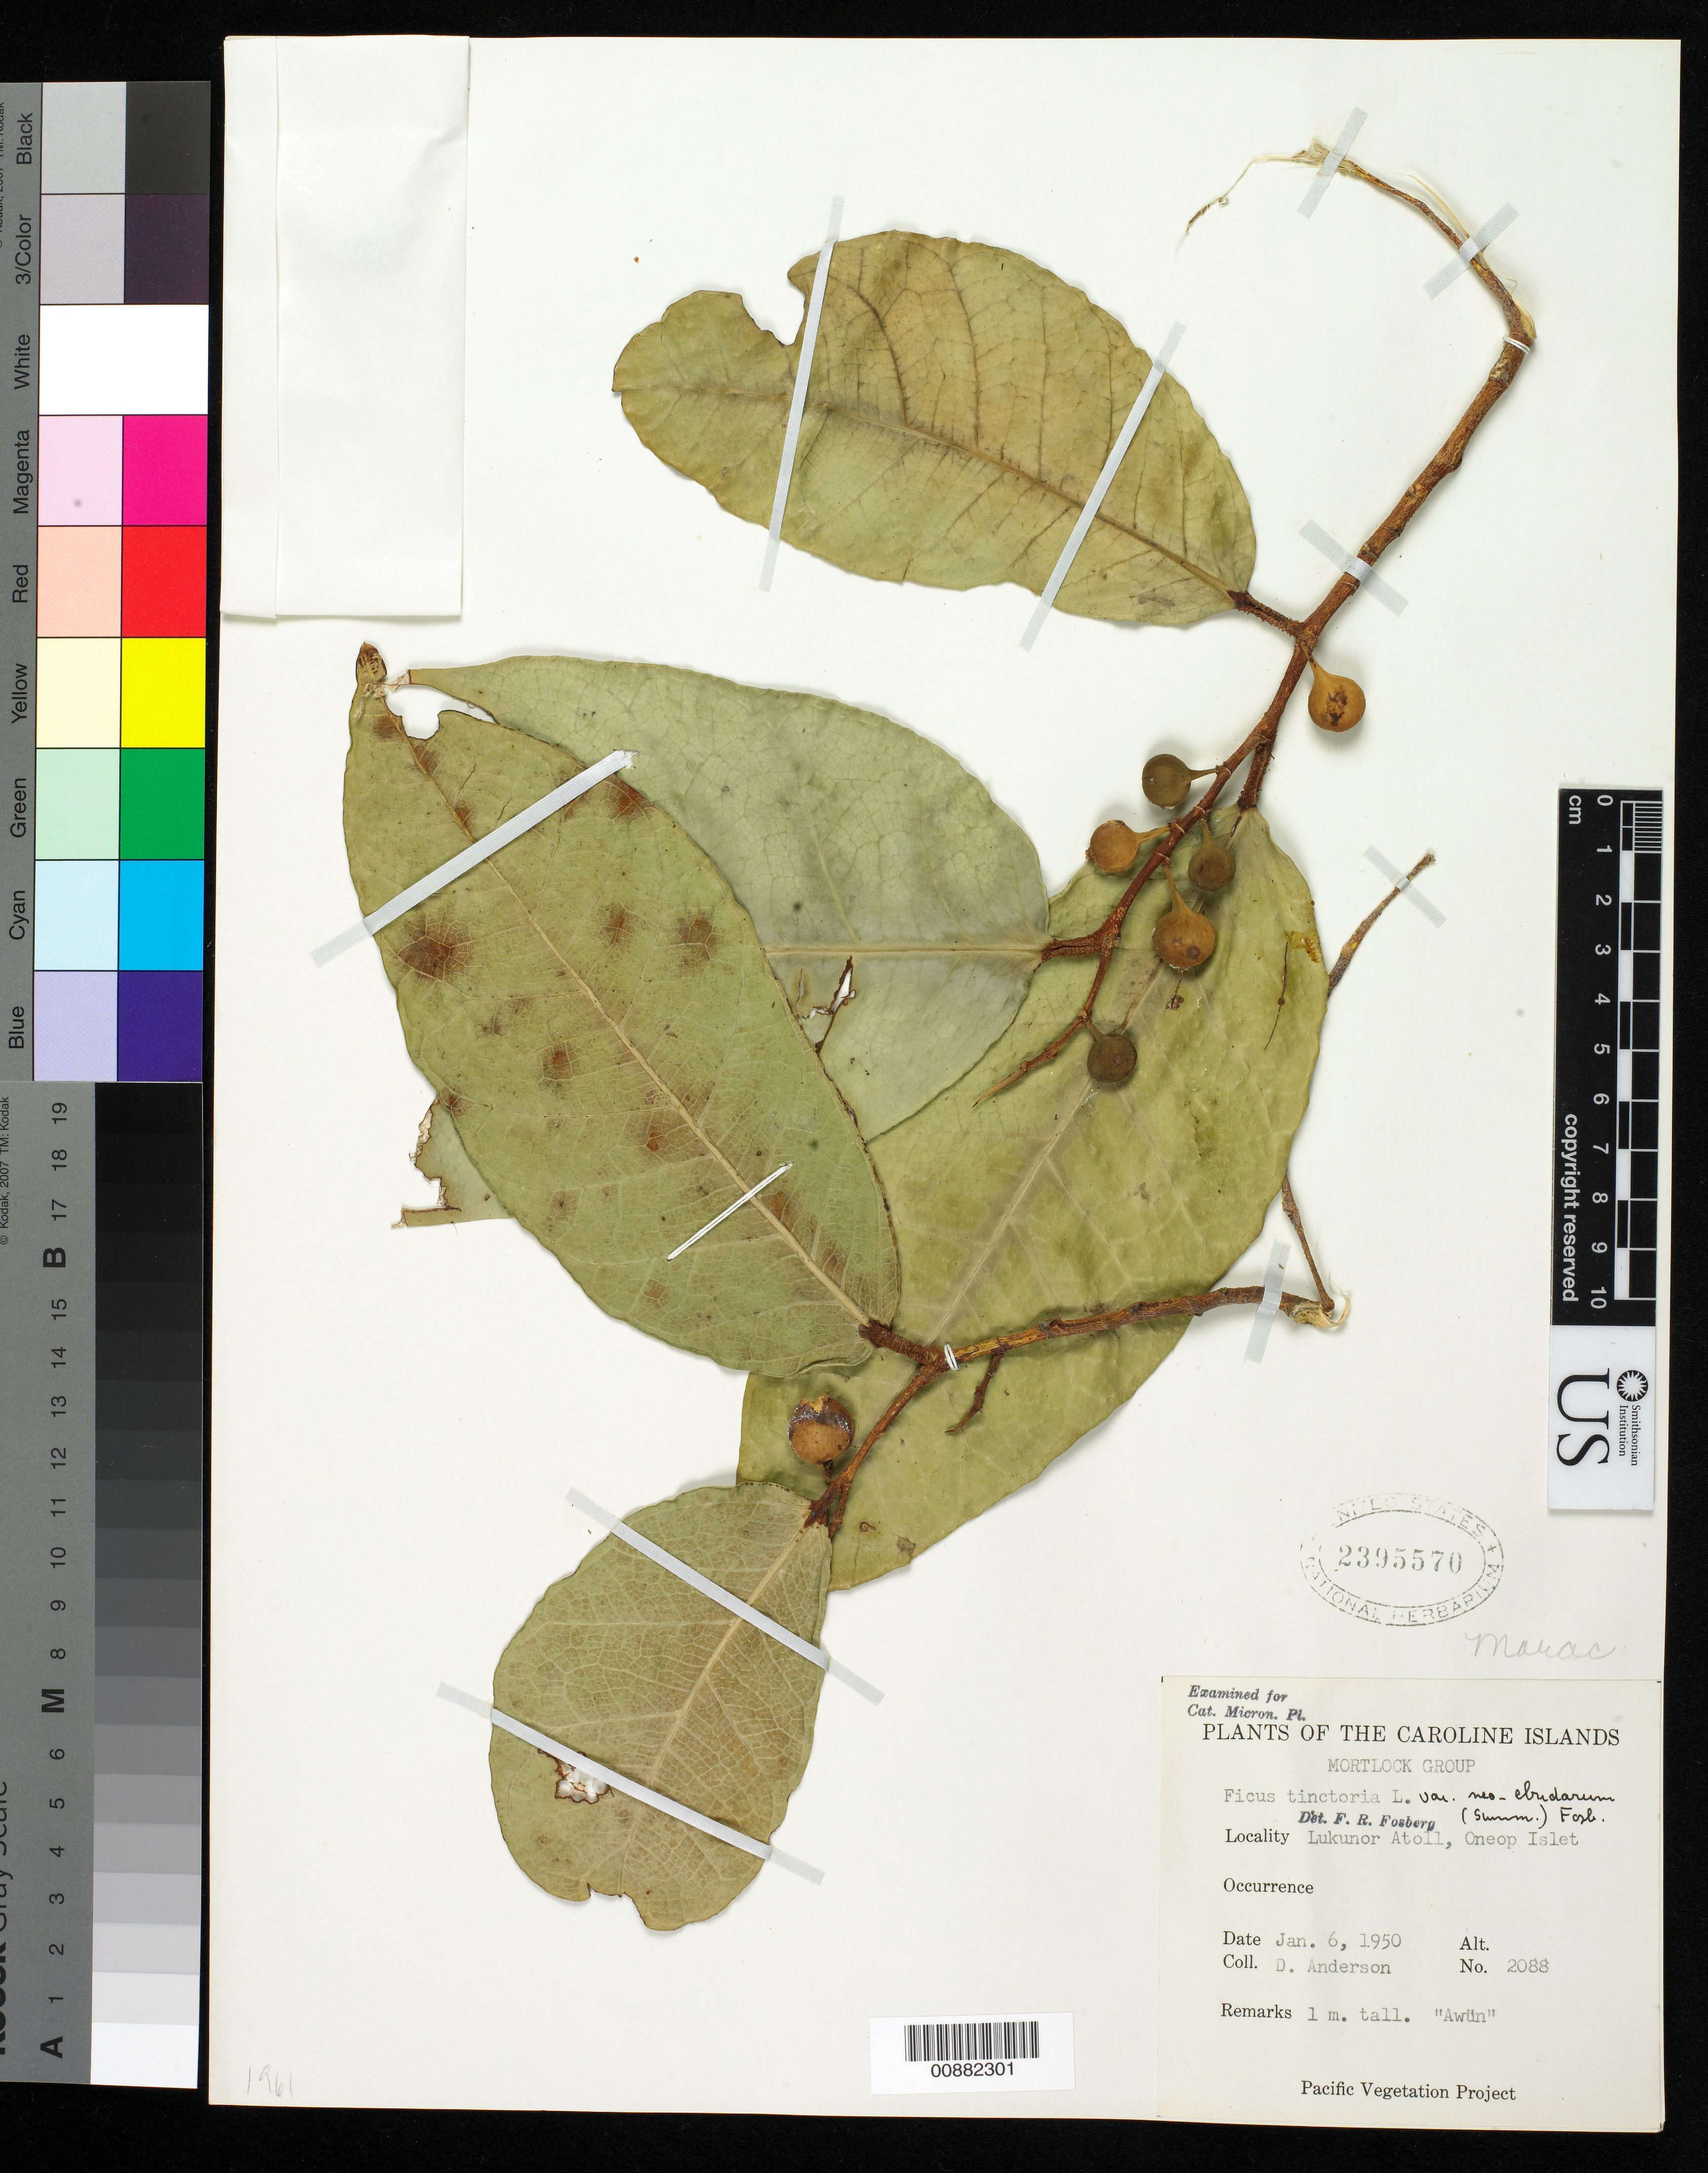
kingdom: Plantae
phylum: Tracheophyta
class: Magnoliopsida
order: Rosales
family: Moraceae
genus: Ficus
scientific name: Ficus tinctoria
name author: G. Forst.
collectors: D. Anderson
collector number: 2088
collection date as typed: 06 Jan 1950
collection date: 1950-01-06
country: Micronesia, Federated States of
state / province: Truk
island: Lukunor Atoll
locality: Oneop islet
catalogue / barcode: US 2395570